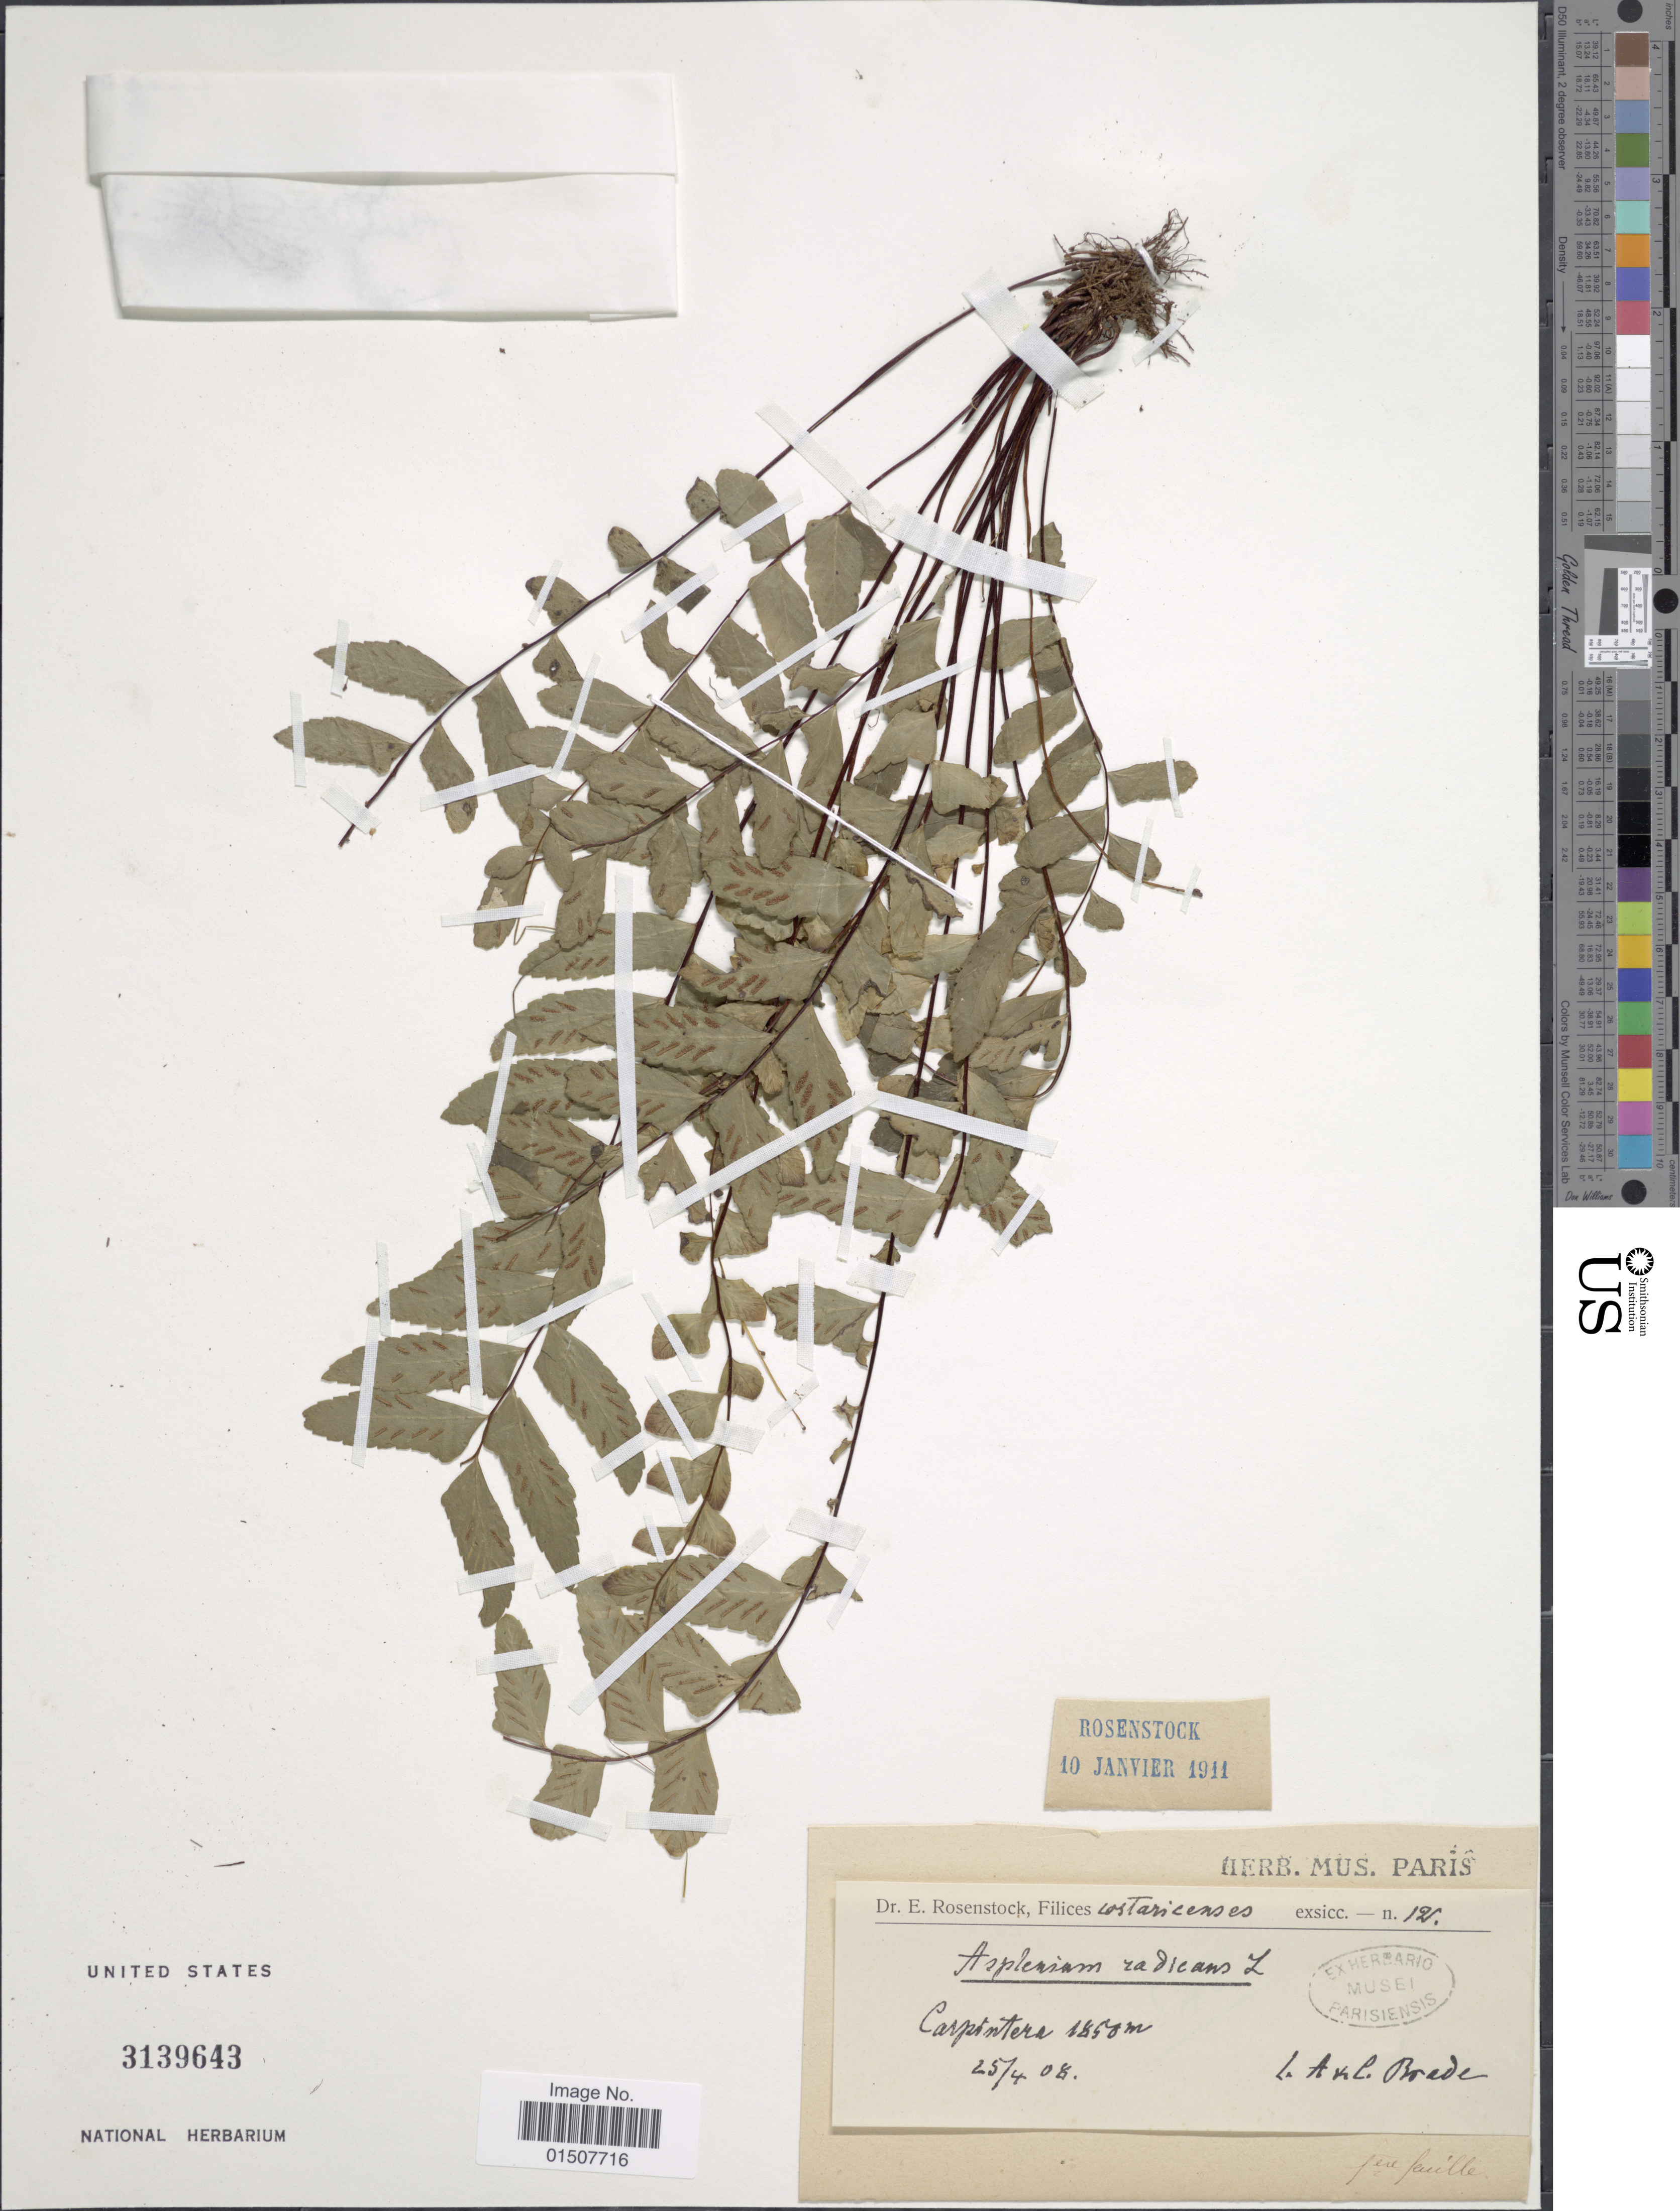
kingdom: Plantae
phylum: Tracheophyta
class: Polypodiopsida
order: Polypodiales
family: Aspleniaceae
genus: Asplenium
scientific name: Asplenium radicans var. cirrhatum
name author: (Rich. ex Willd.) Rosenst.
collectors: L. Brade & C. Brade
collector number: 212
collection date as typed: Transcribed d/m/y: 25/4/8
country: Costa Rica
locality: Carpintera.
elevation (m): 1850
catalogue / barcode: US 3139643